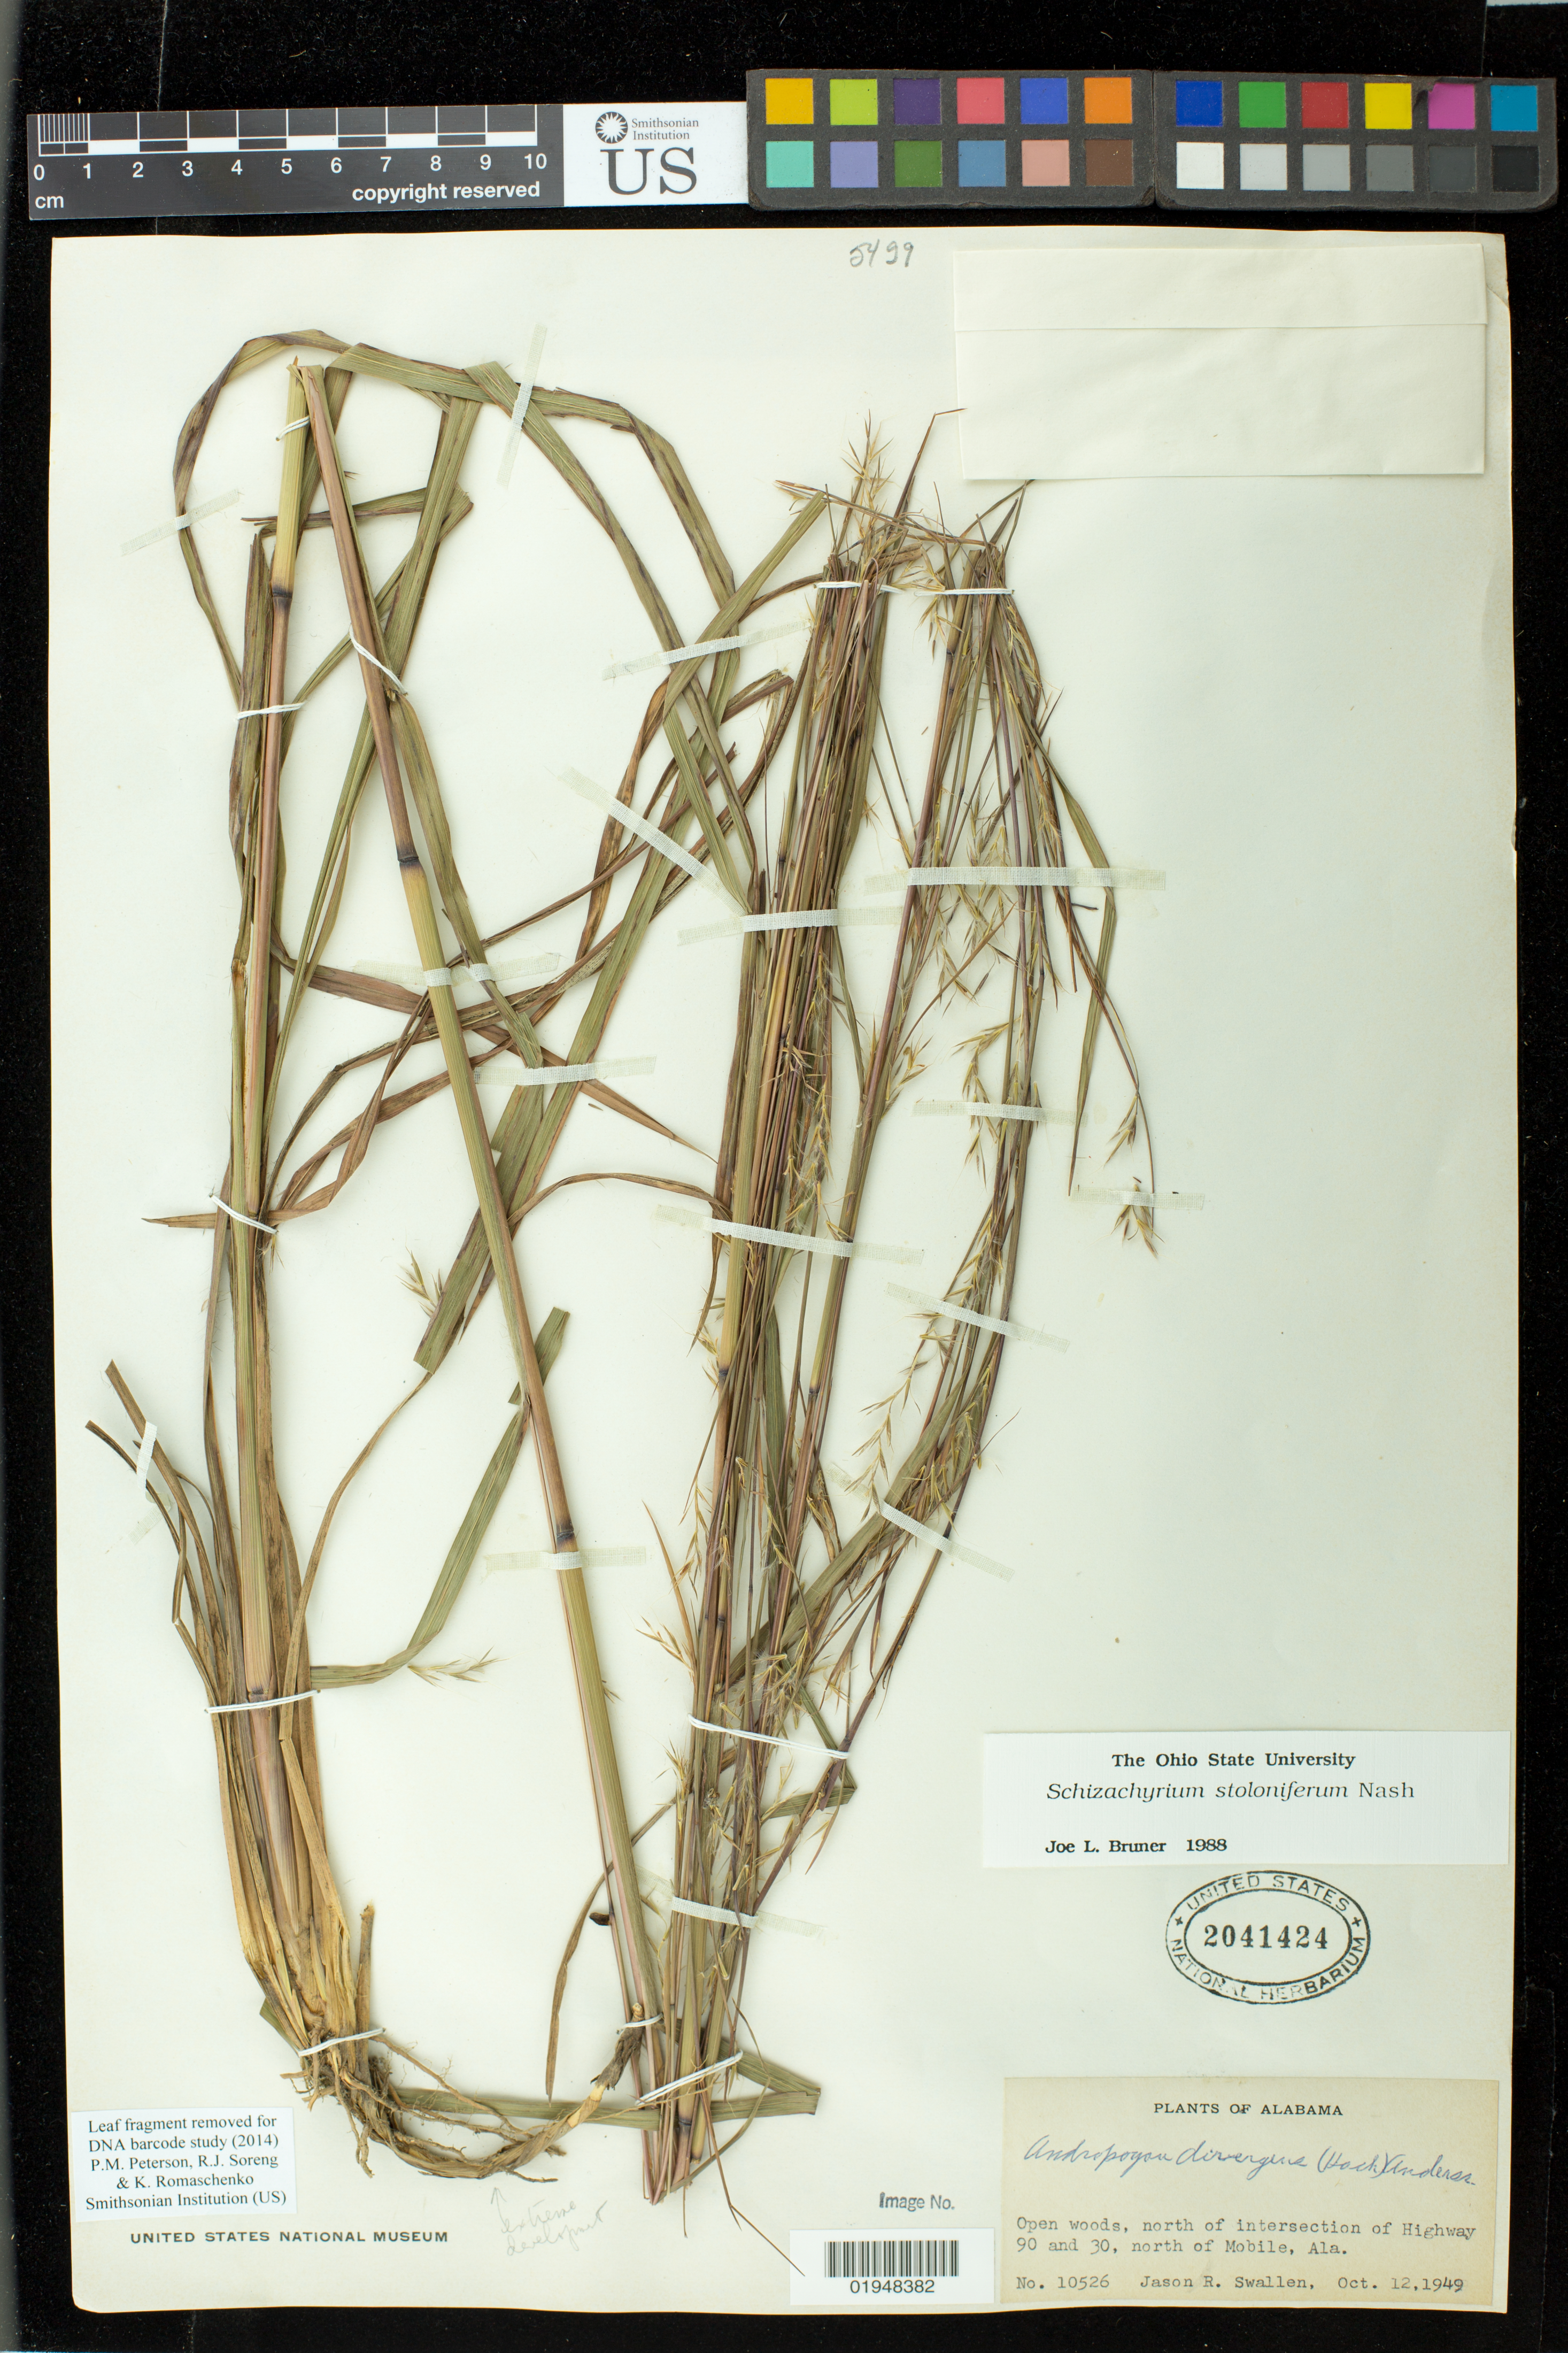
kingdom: Plantae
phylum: Tracheophyta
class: Liliopsida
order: Poales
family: Poaceae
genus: Schizachyrium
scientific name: Schizachyrium stoloniferum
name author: Nash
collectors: J. R. Swallen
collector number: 10526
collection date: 1949-10-12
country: United States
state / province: Alabama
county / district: Mobile County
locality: north of intersection of Highway 90 and 30, north of Mobile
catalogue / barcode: US 2041424